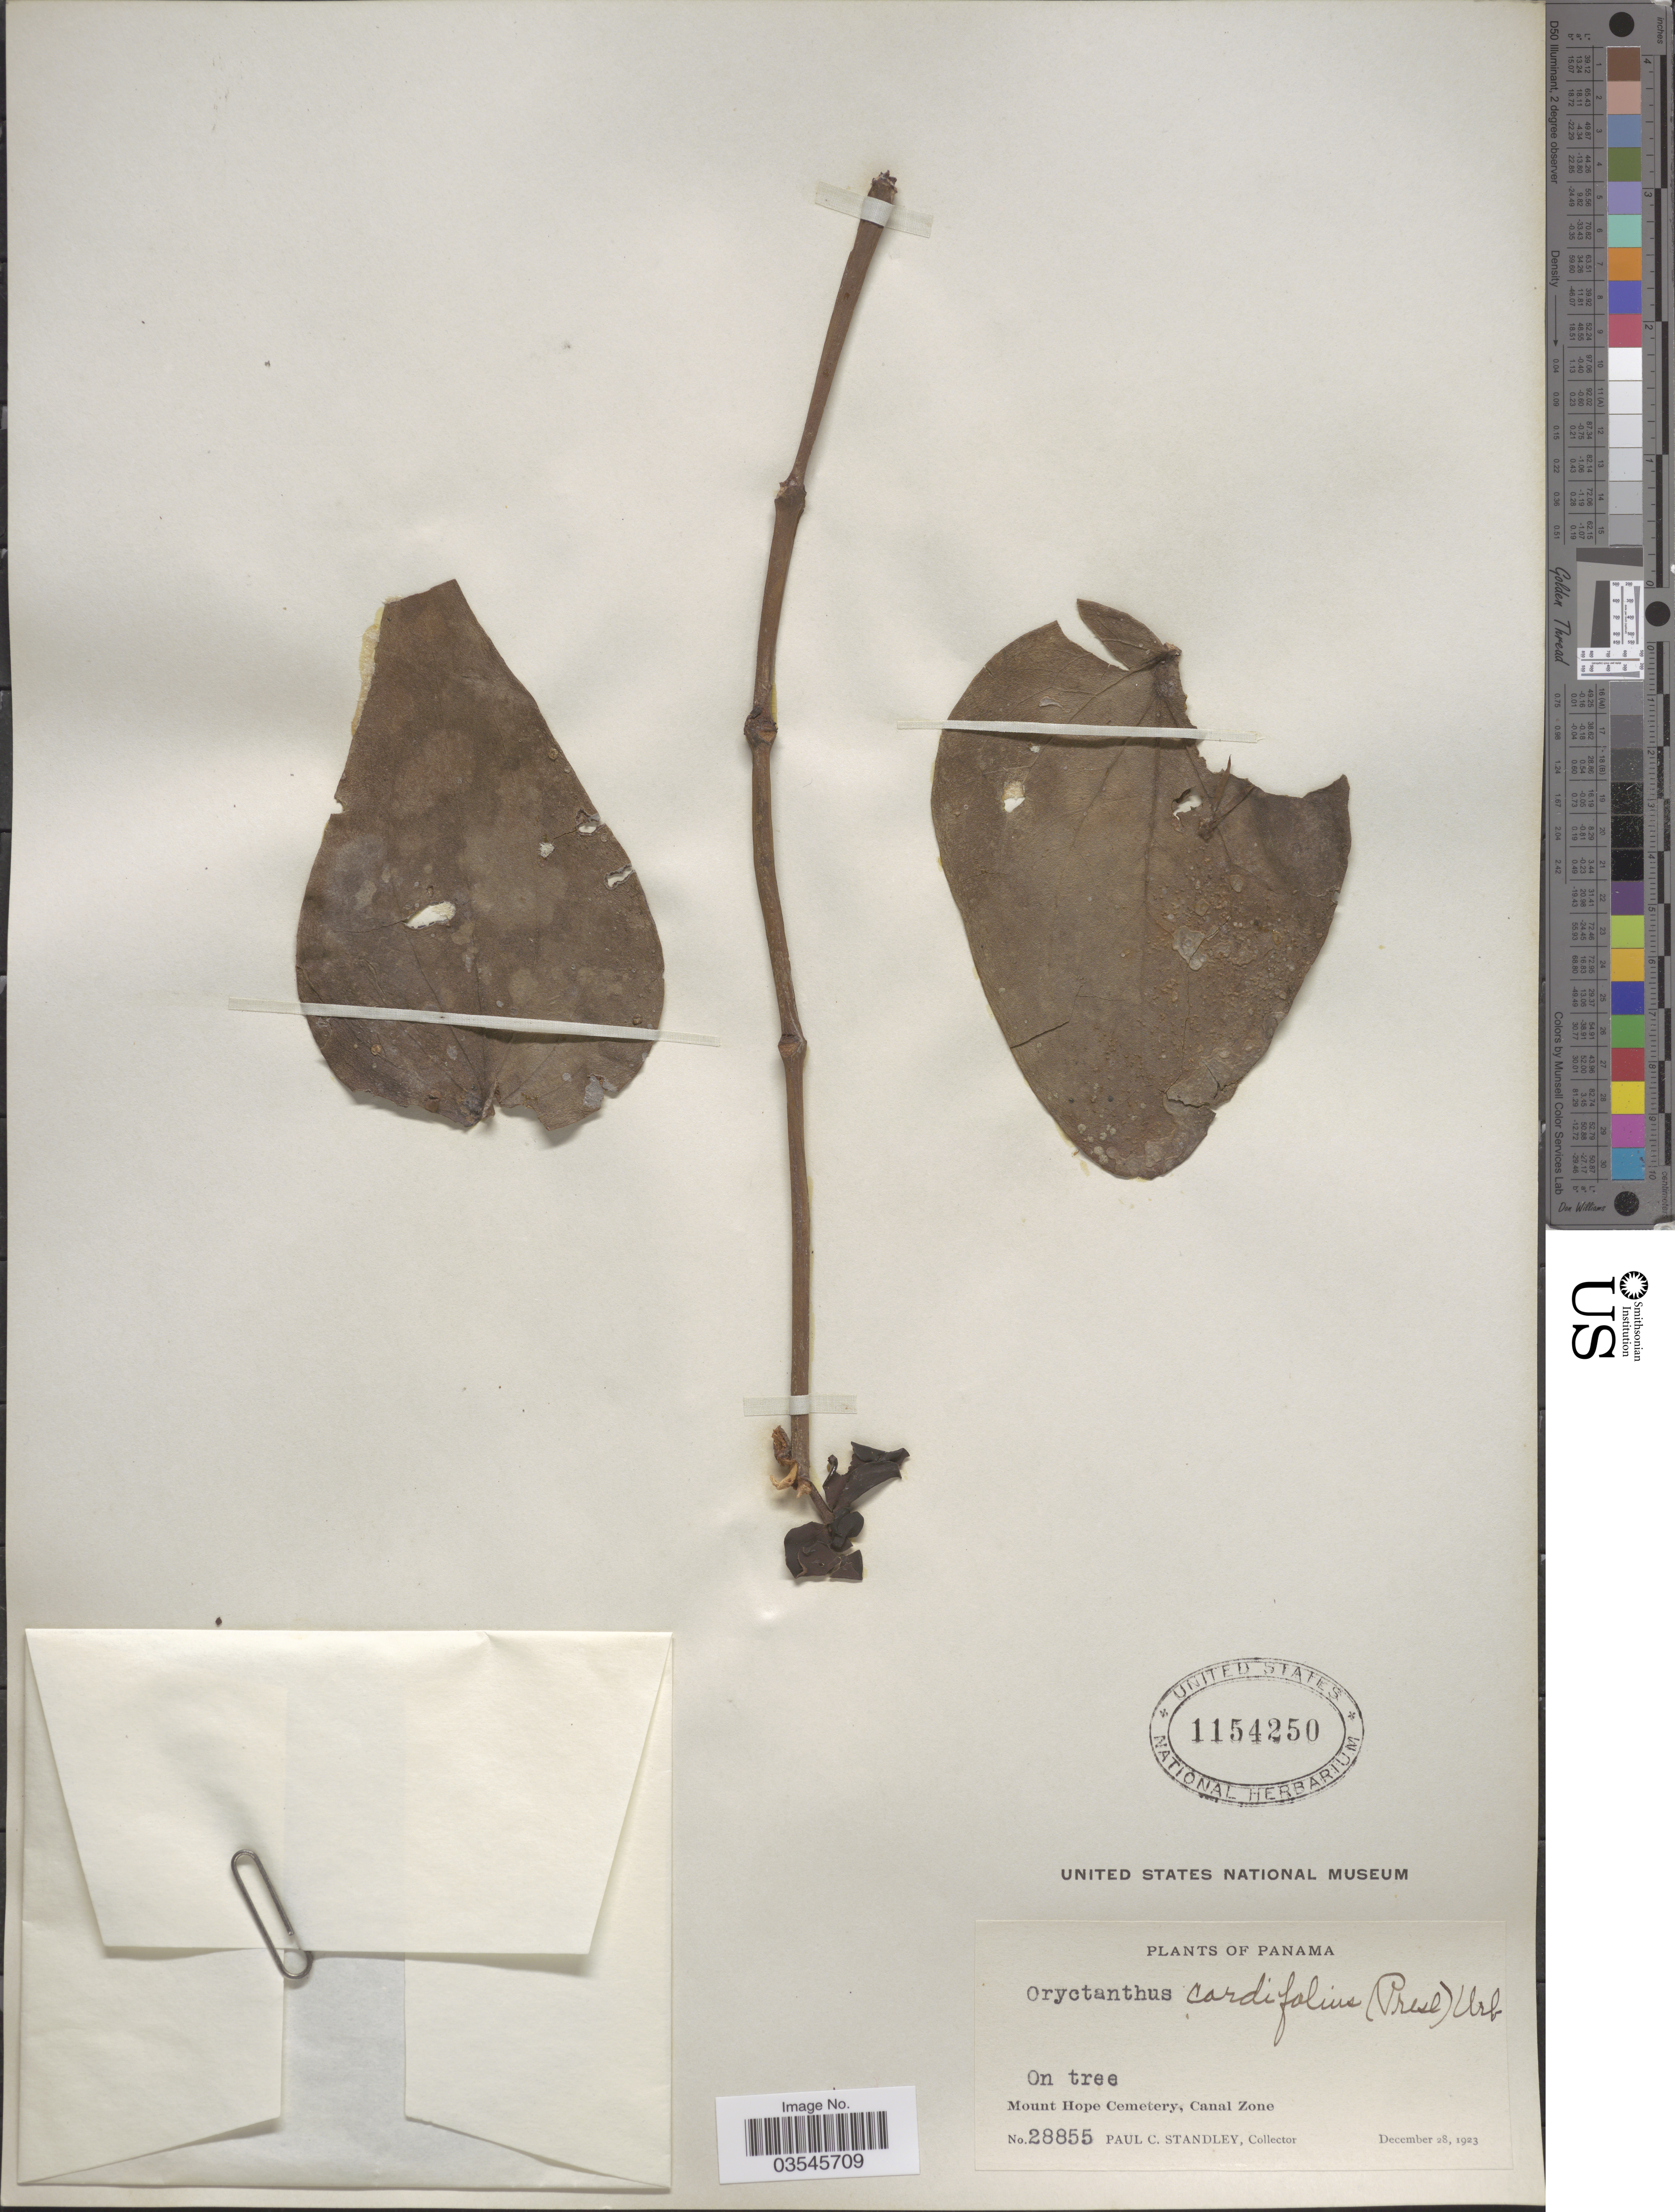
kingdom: Plantae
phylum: Tracheophyta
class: Magnoliopsida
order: Santalales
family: Loranthaceae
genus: Oryctanthus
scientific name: Oryctanthus cordifolius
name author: (C. Presl) Urb.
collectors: P. C. Standley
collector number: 28855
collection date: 1923-12-28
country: Panama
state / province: Colón / Panamá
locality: Mount Hope Cemetery, Canal Zone.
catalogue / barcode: US 1154250